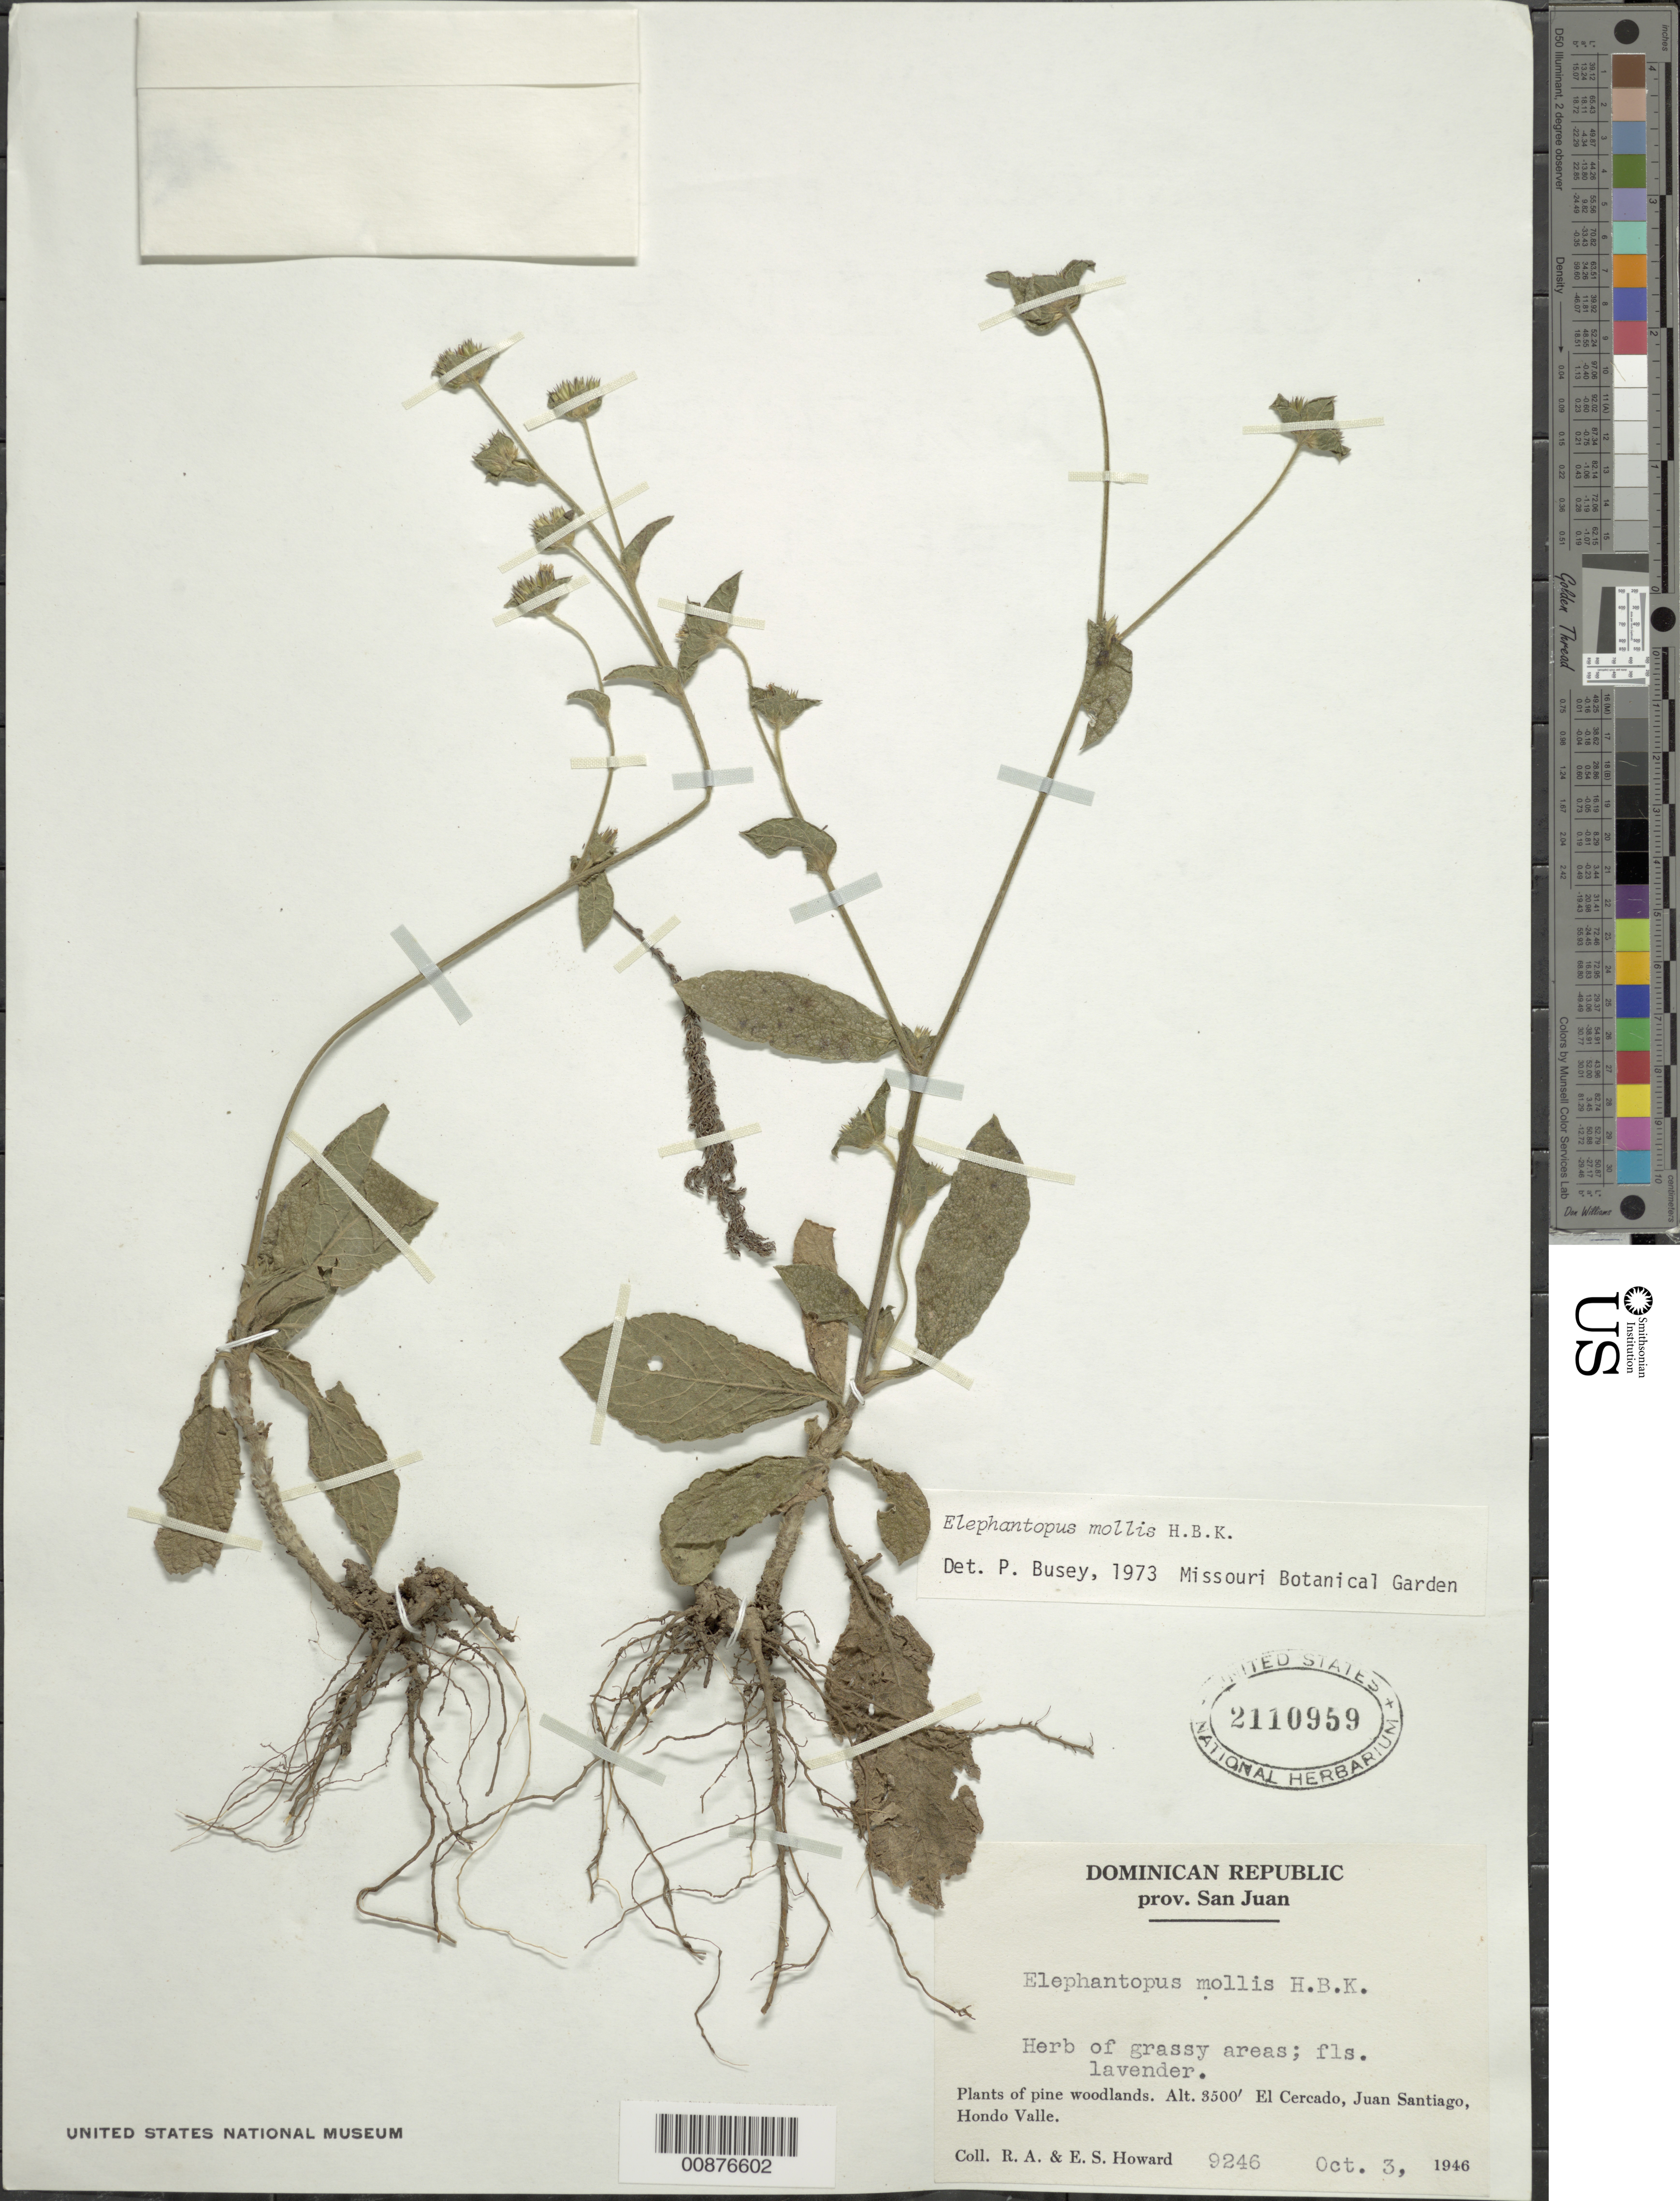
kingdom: Plantae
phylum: Tracheophyta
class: Magnoliopsida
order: Asterales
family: Asteraceae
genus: Elephantopus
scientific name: Elephantopus mollis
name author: Kunth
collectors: R. A. Howard & E. S. Howard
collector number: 9246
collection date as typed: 03 Oct 1946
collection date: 1946-10-03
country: Dominican Republic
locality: El Cercado, Juan Santiago, Hondo Valle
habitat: Pine woodlands, grassy areas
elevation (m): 1067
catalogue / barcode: US 2110959